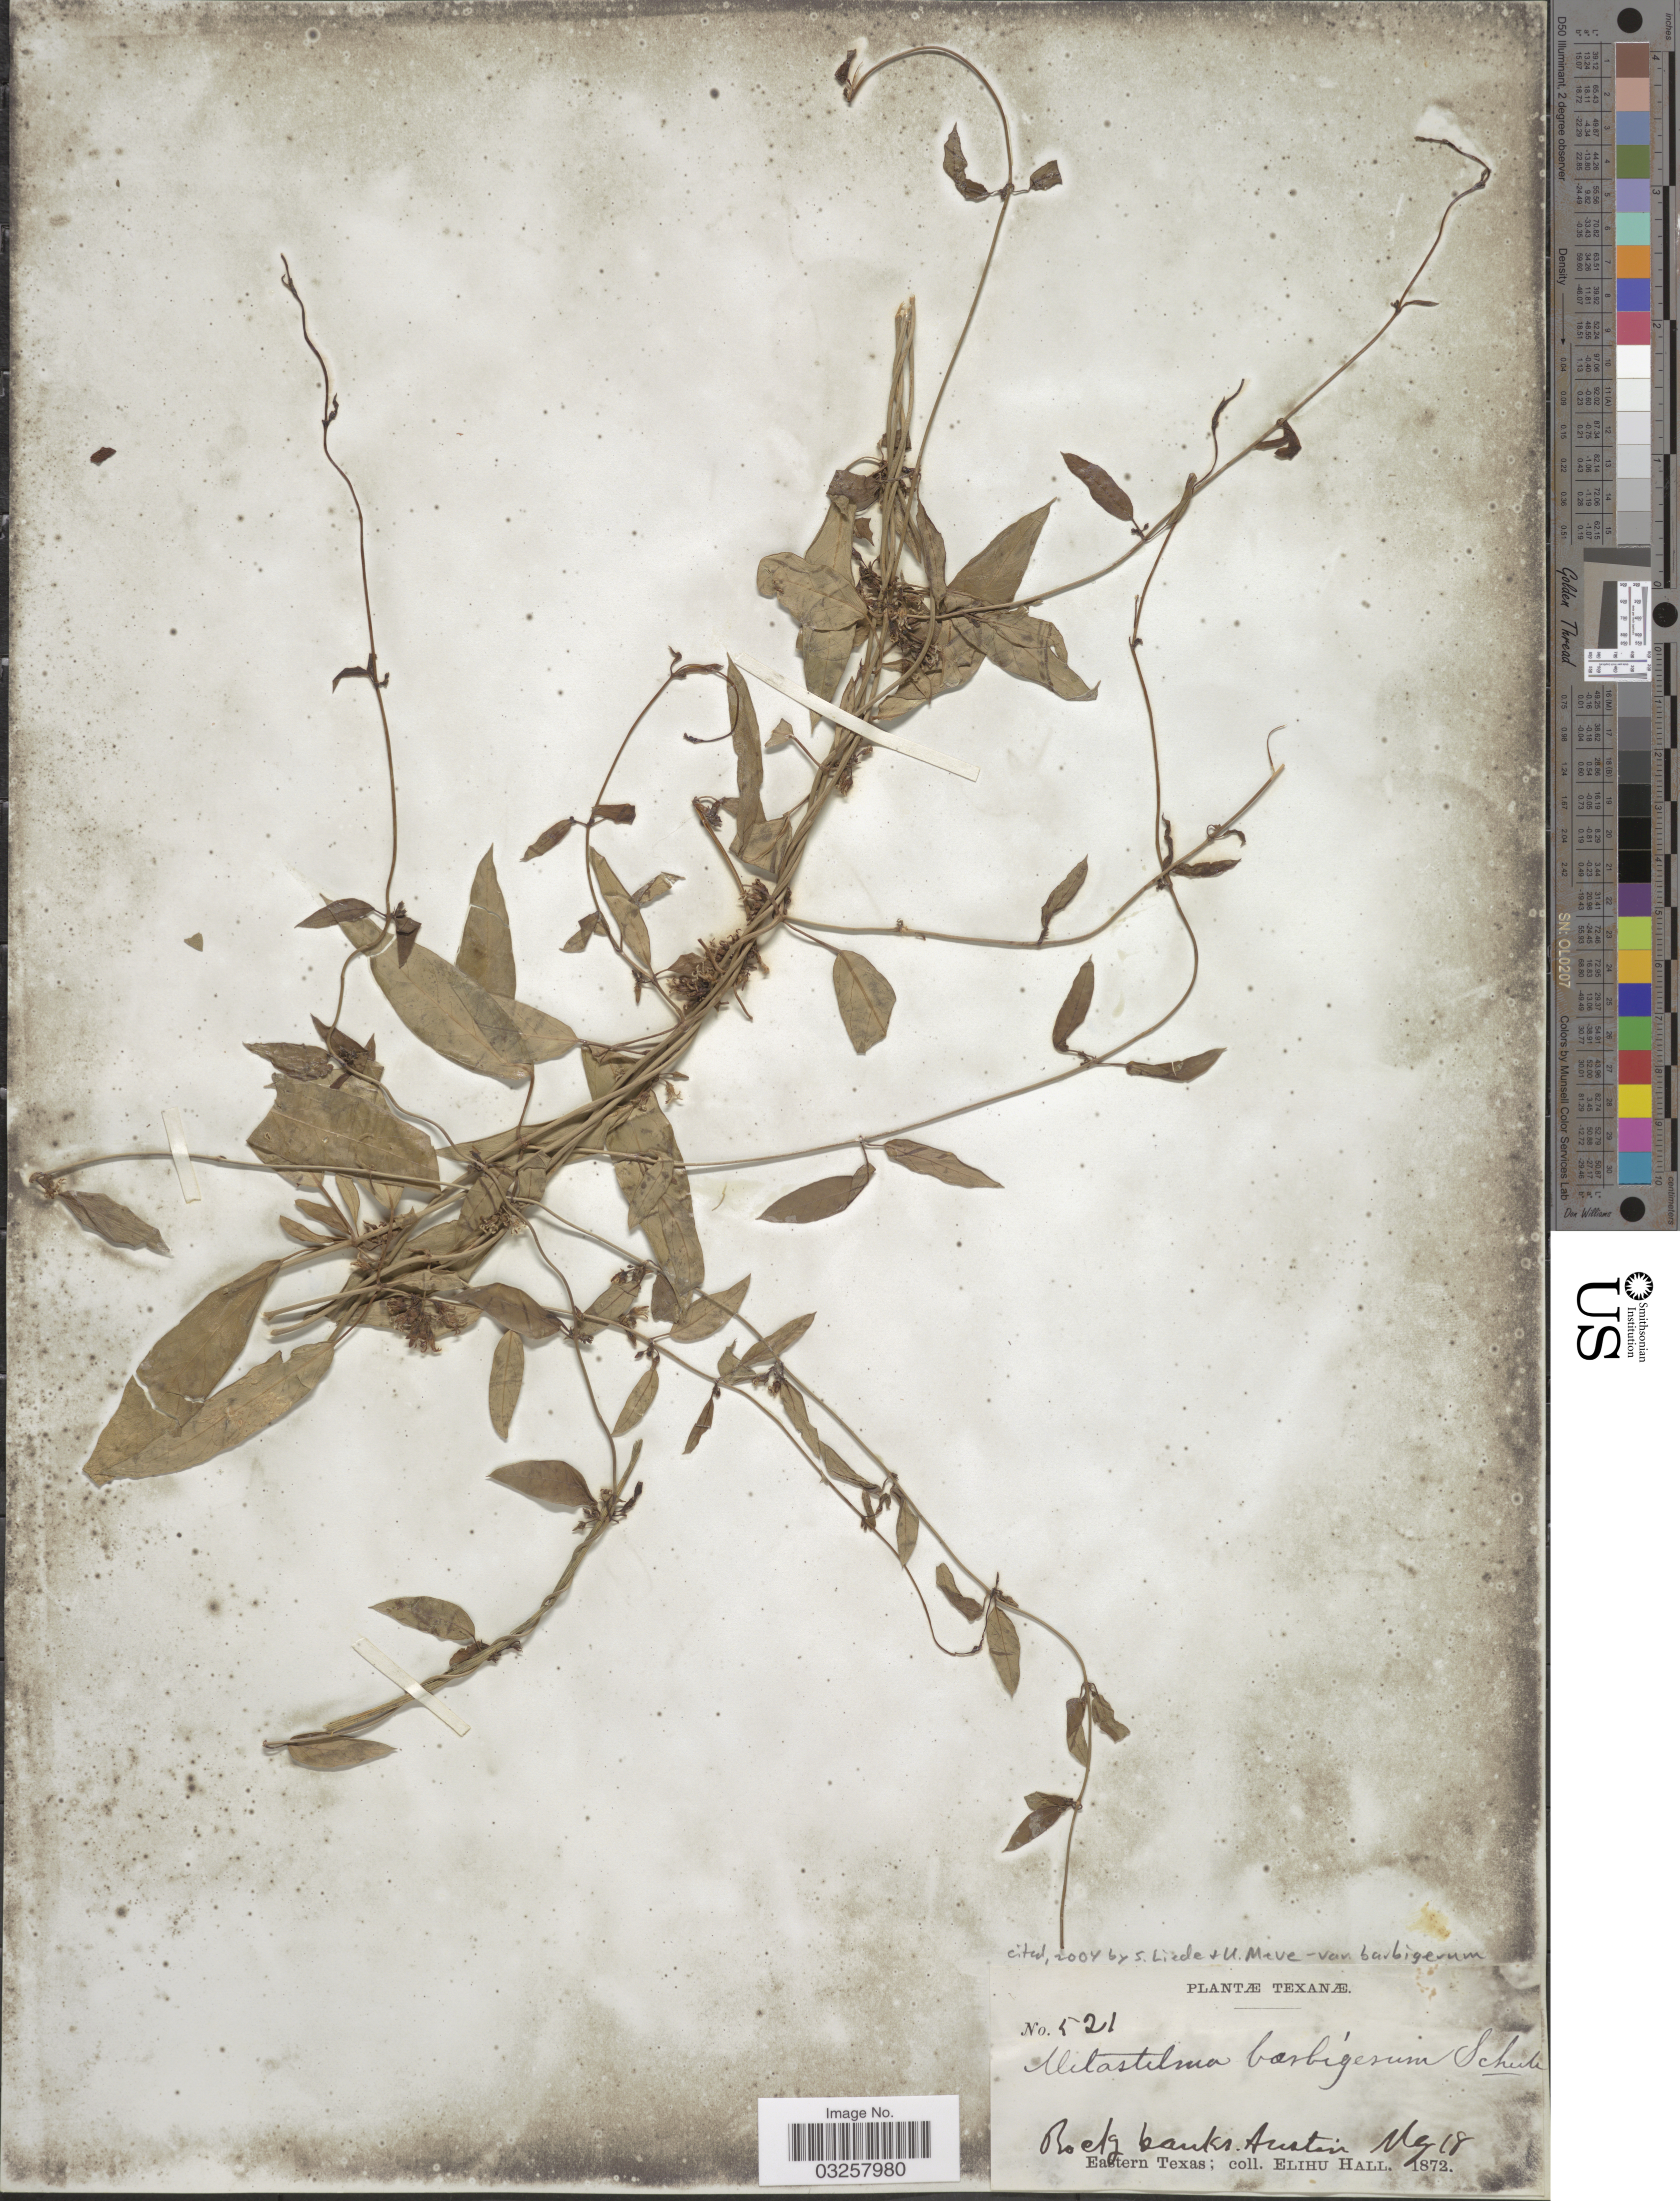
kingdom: Plantae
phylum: Tracheophyta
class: Magnoliopsida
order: Gentianales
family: Apocynaceae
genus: Metastelma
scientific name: Metastelma barbigerum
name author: Scheele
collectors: E. Hall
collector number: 521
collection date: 1872-05-18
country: United States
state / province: Texas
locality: Rocky banks. Austin. Eastern Texas.